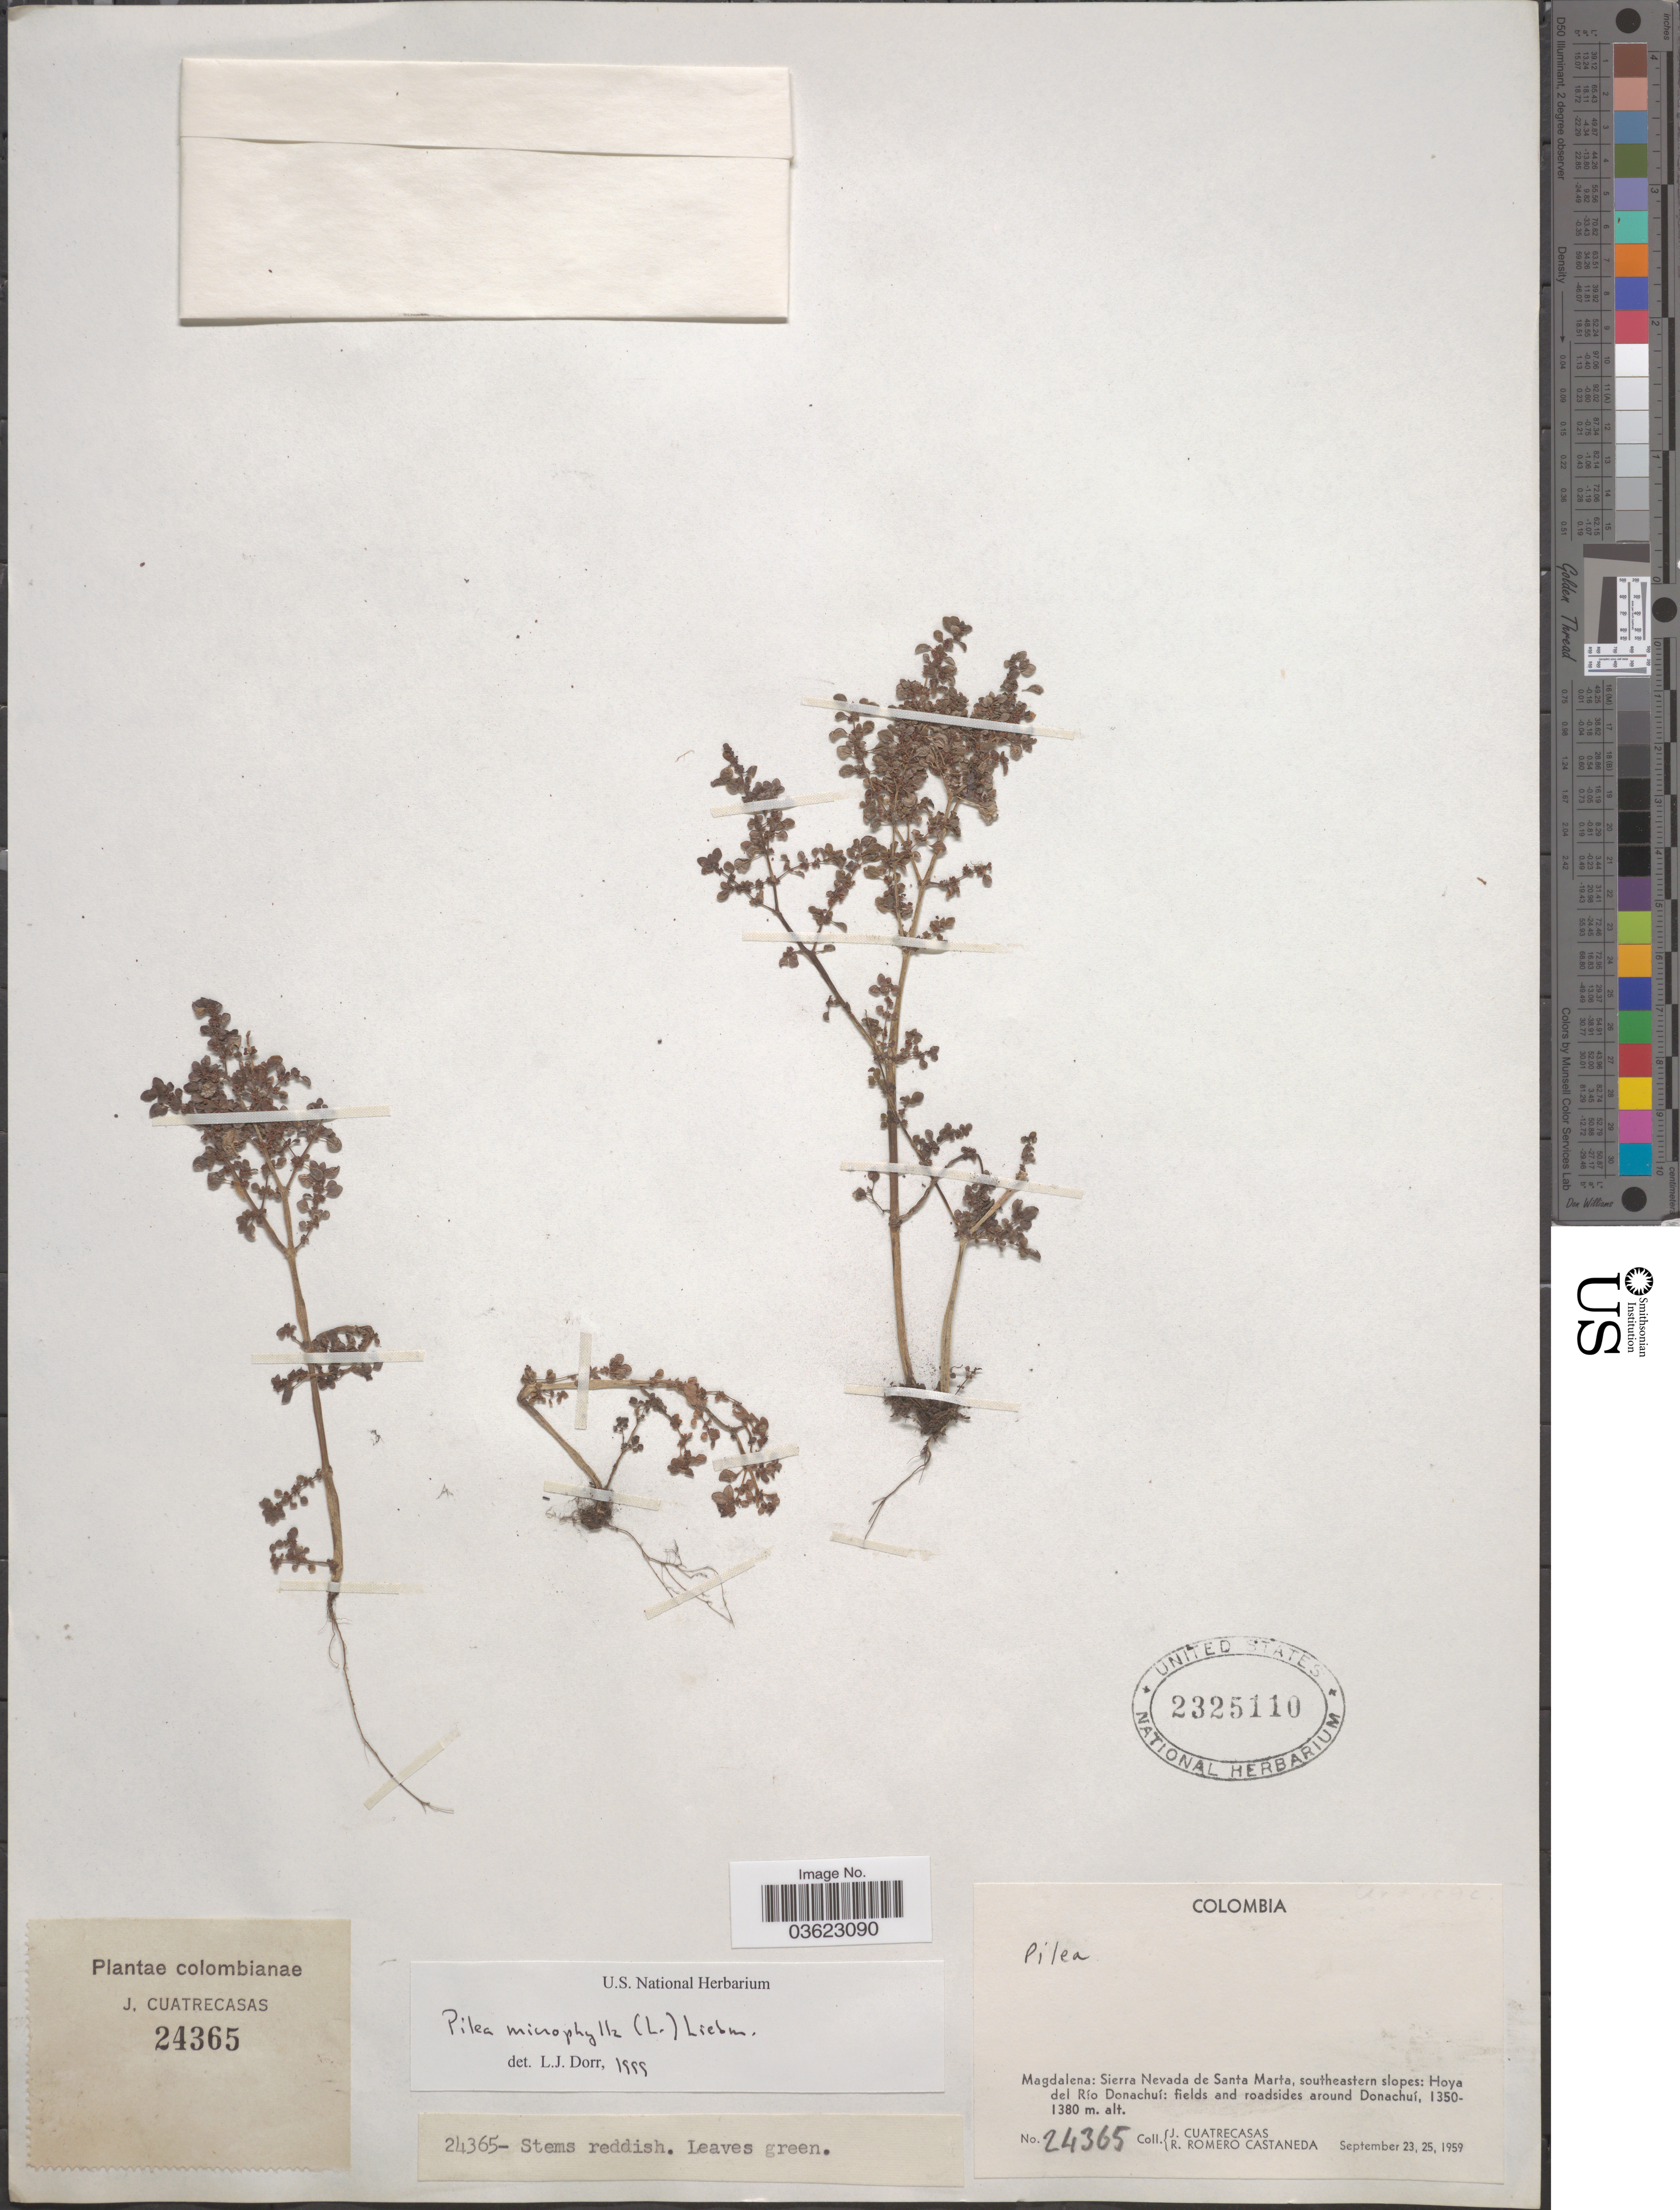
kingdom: Plantae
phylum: Tracheophyta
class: Magnoliopsida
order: Rosales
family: Urticaceae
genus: Pilea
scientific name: Pilea microphylla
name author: (L.) Liebm.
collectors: J. Cuatrecasas & R. Romero Castañeda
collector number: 24365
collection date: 1959-09-23/1959-09-25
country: Colombia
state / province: Magdalena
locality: Sierra Nevada de Santa Marta, southeastern slopes: Hoya del Río Donachuí: fields and roadsides around Donachuí.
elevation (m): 1350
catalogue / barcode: US 2325110